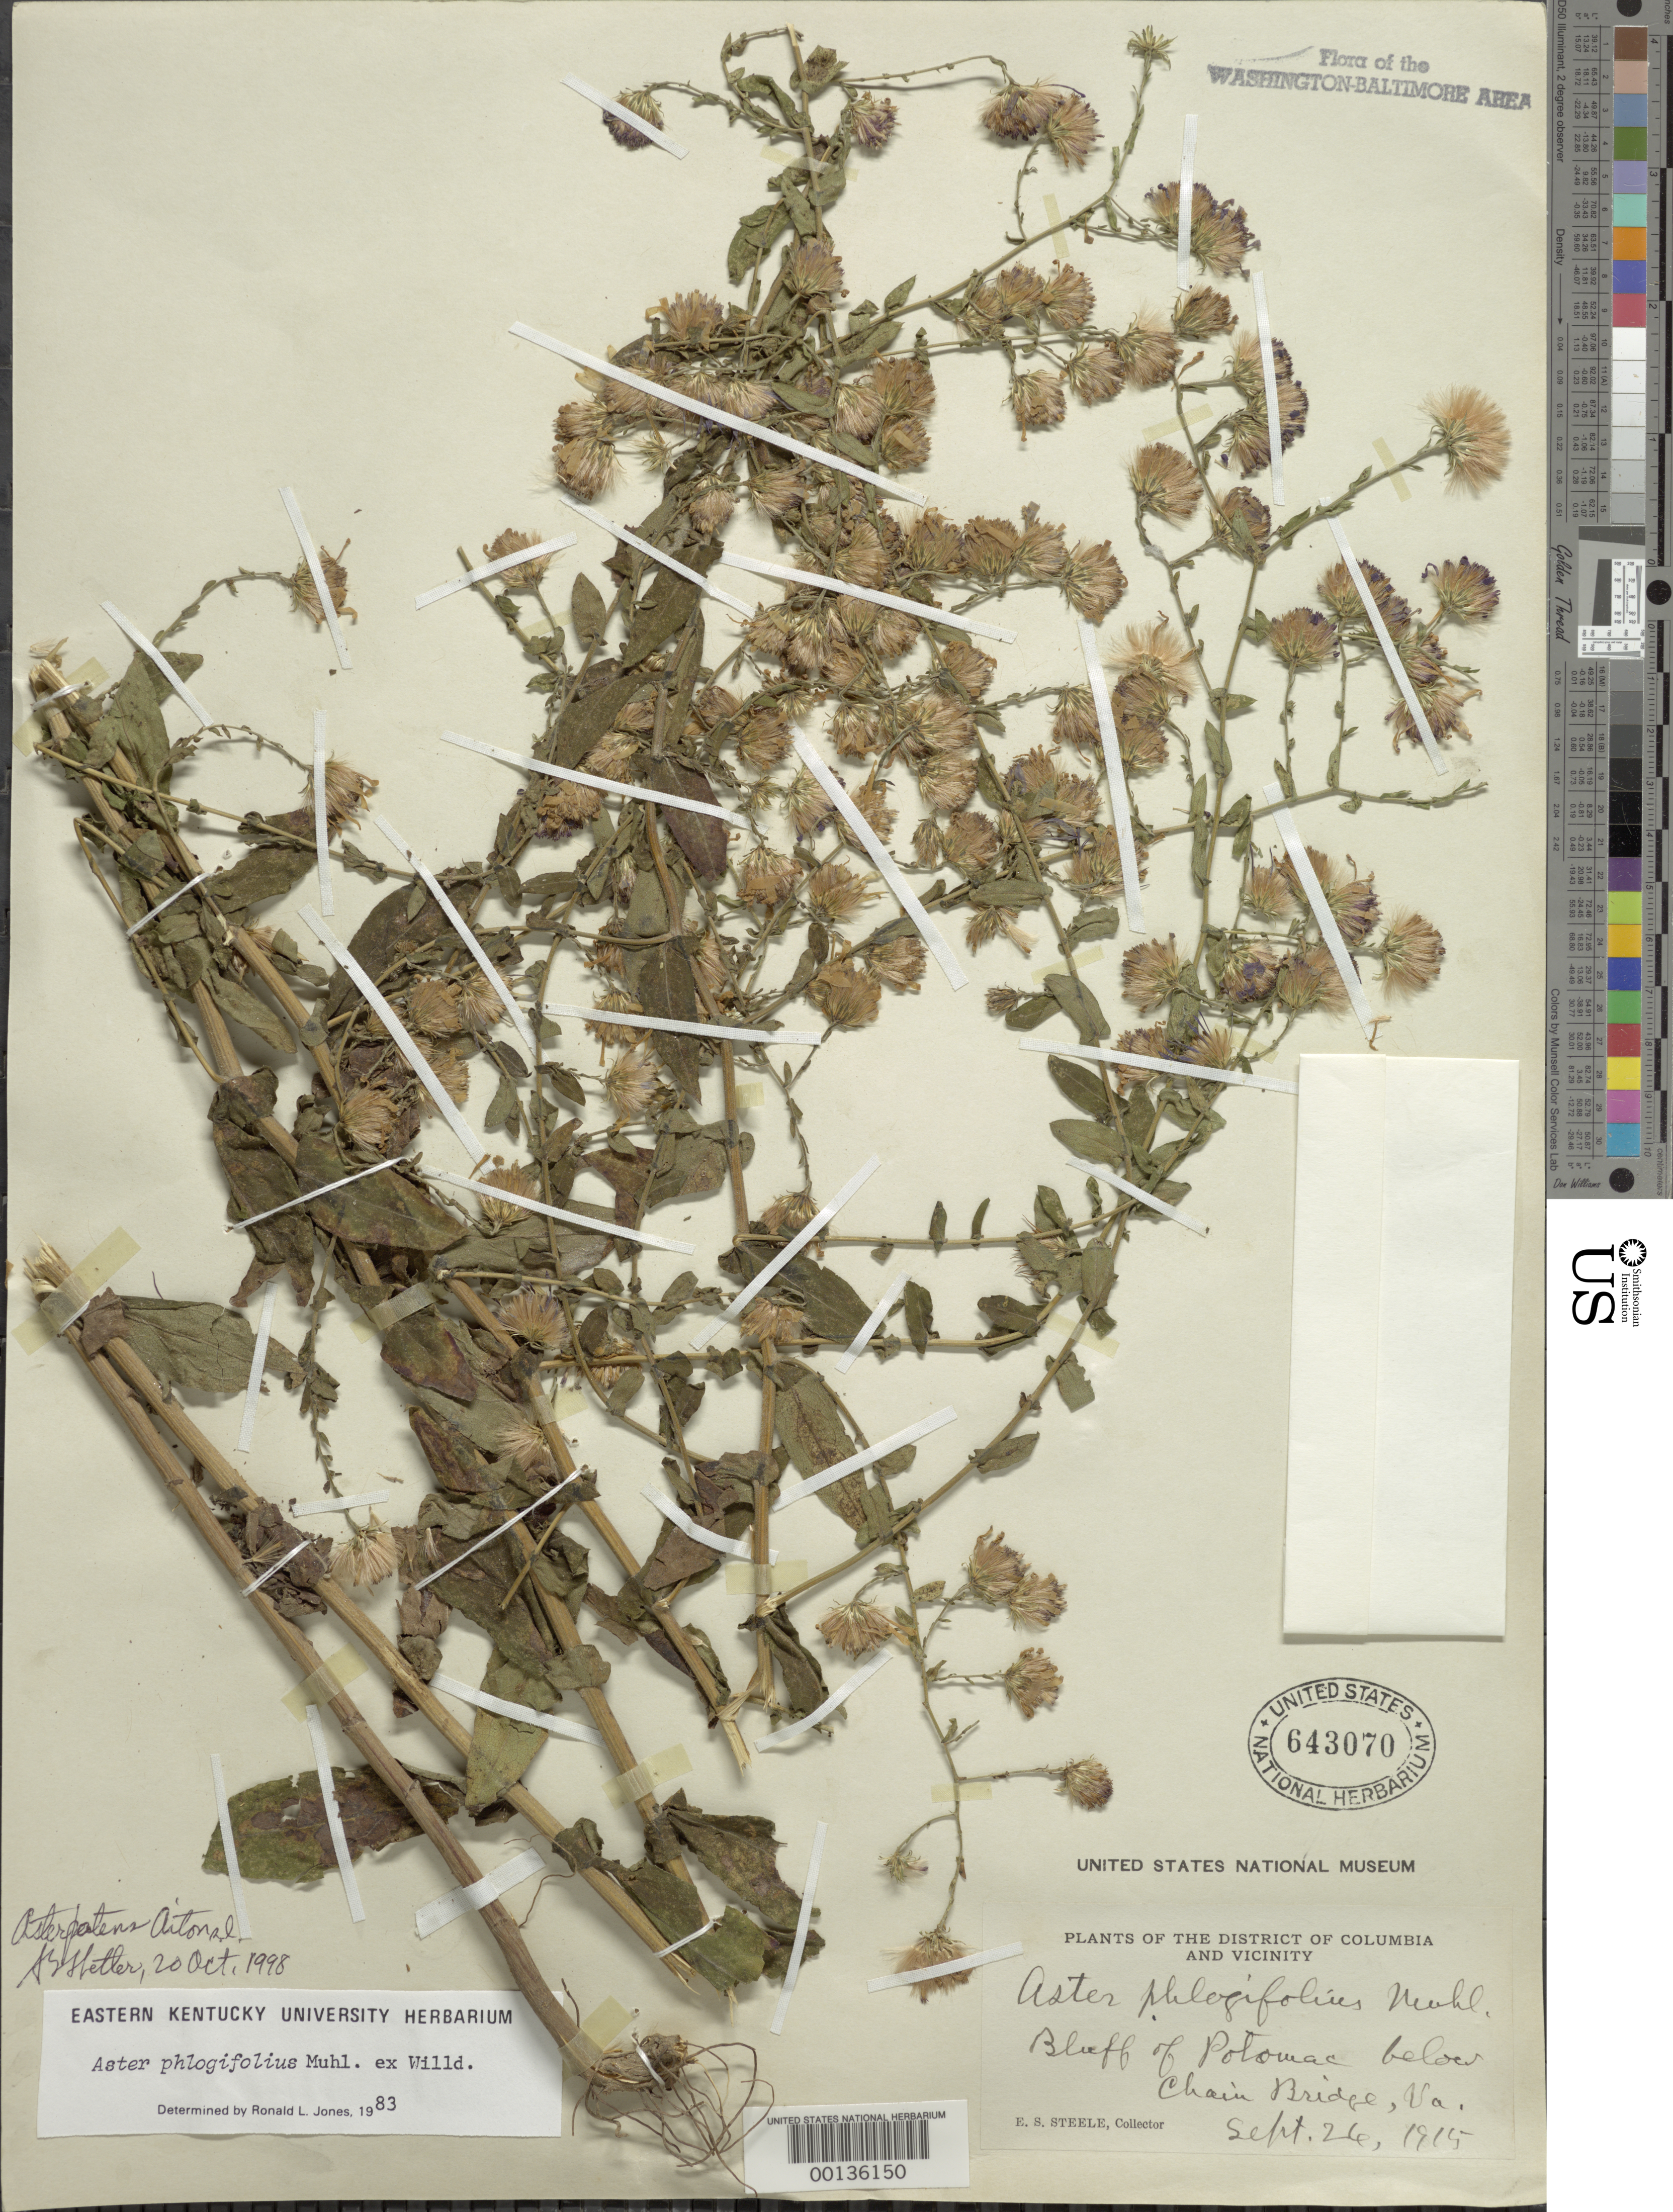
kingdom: Plantae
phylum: Tracheophyta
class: Magnoliopsida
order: Asterales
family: Asteraceae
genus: Symphyotrichum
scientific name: Symphyotrichum phlogifolium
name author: (Muhl. ex Willd.) G.L. Nesom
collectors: E. Steele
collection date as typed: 26 Sep 1915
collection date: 1915-09-26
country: United States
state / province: District of Columbia / Virginia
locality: Bluffs below Chain Bridge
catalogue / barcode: US 643070